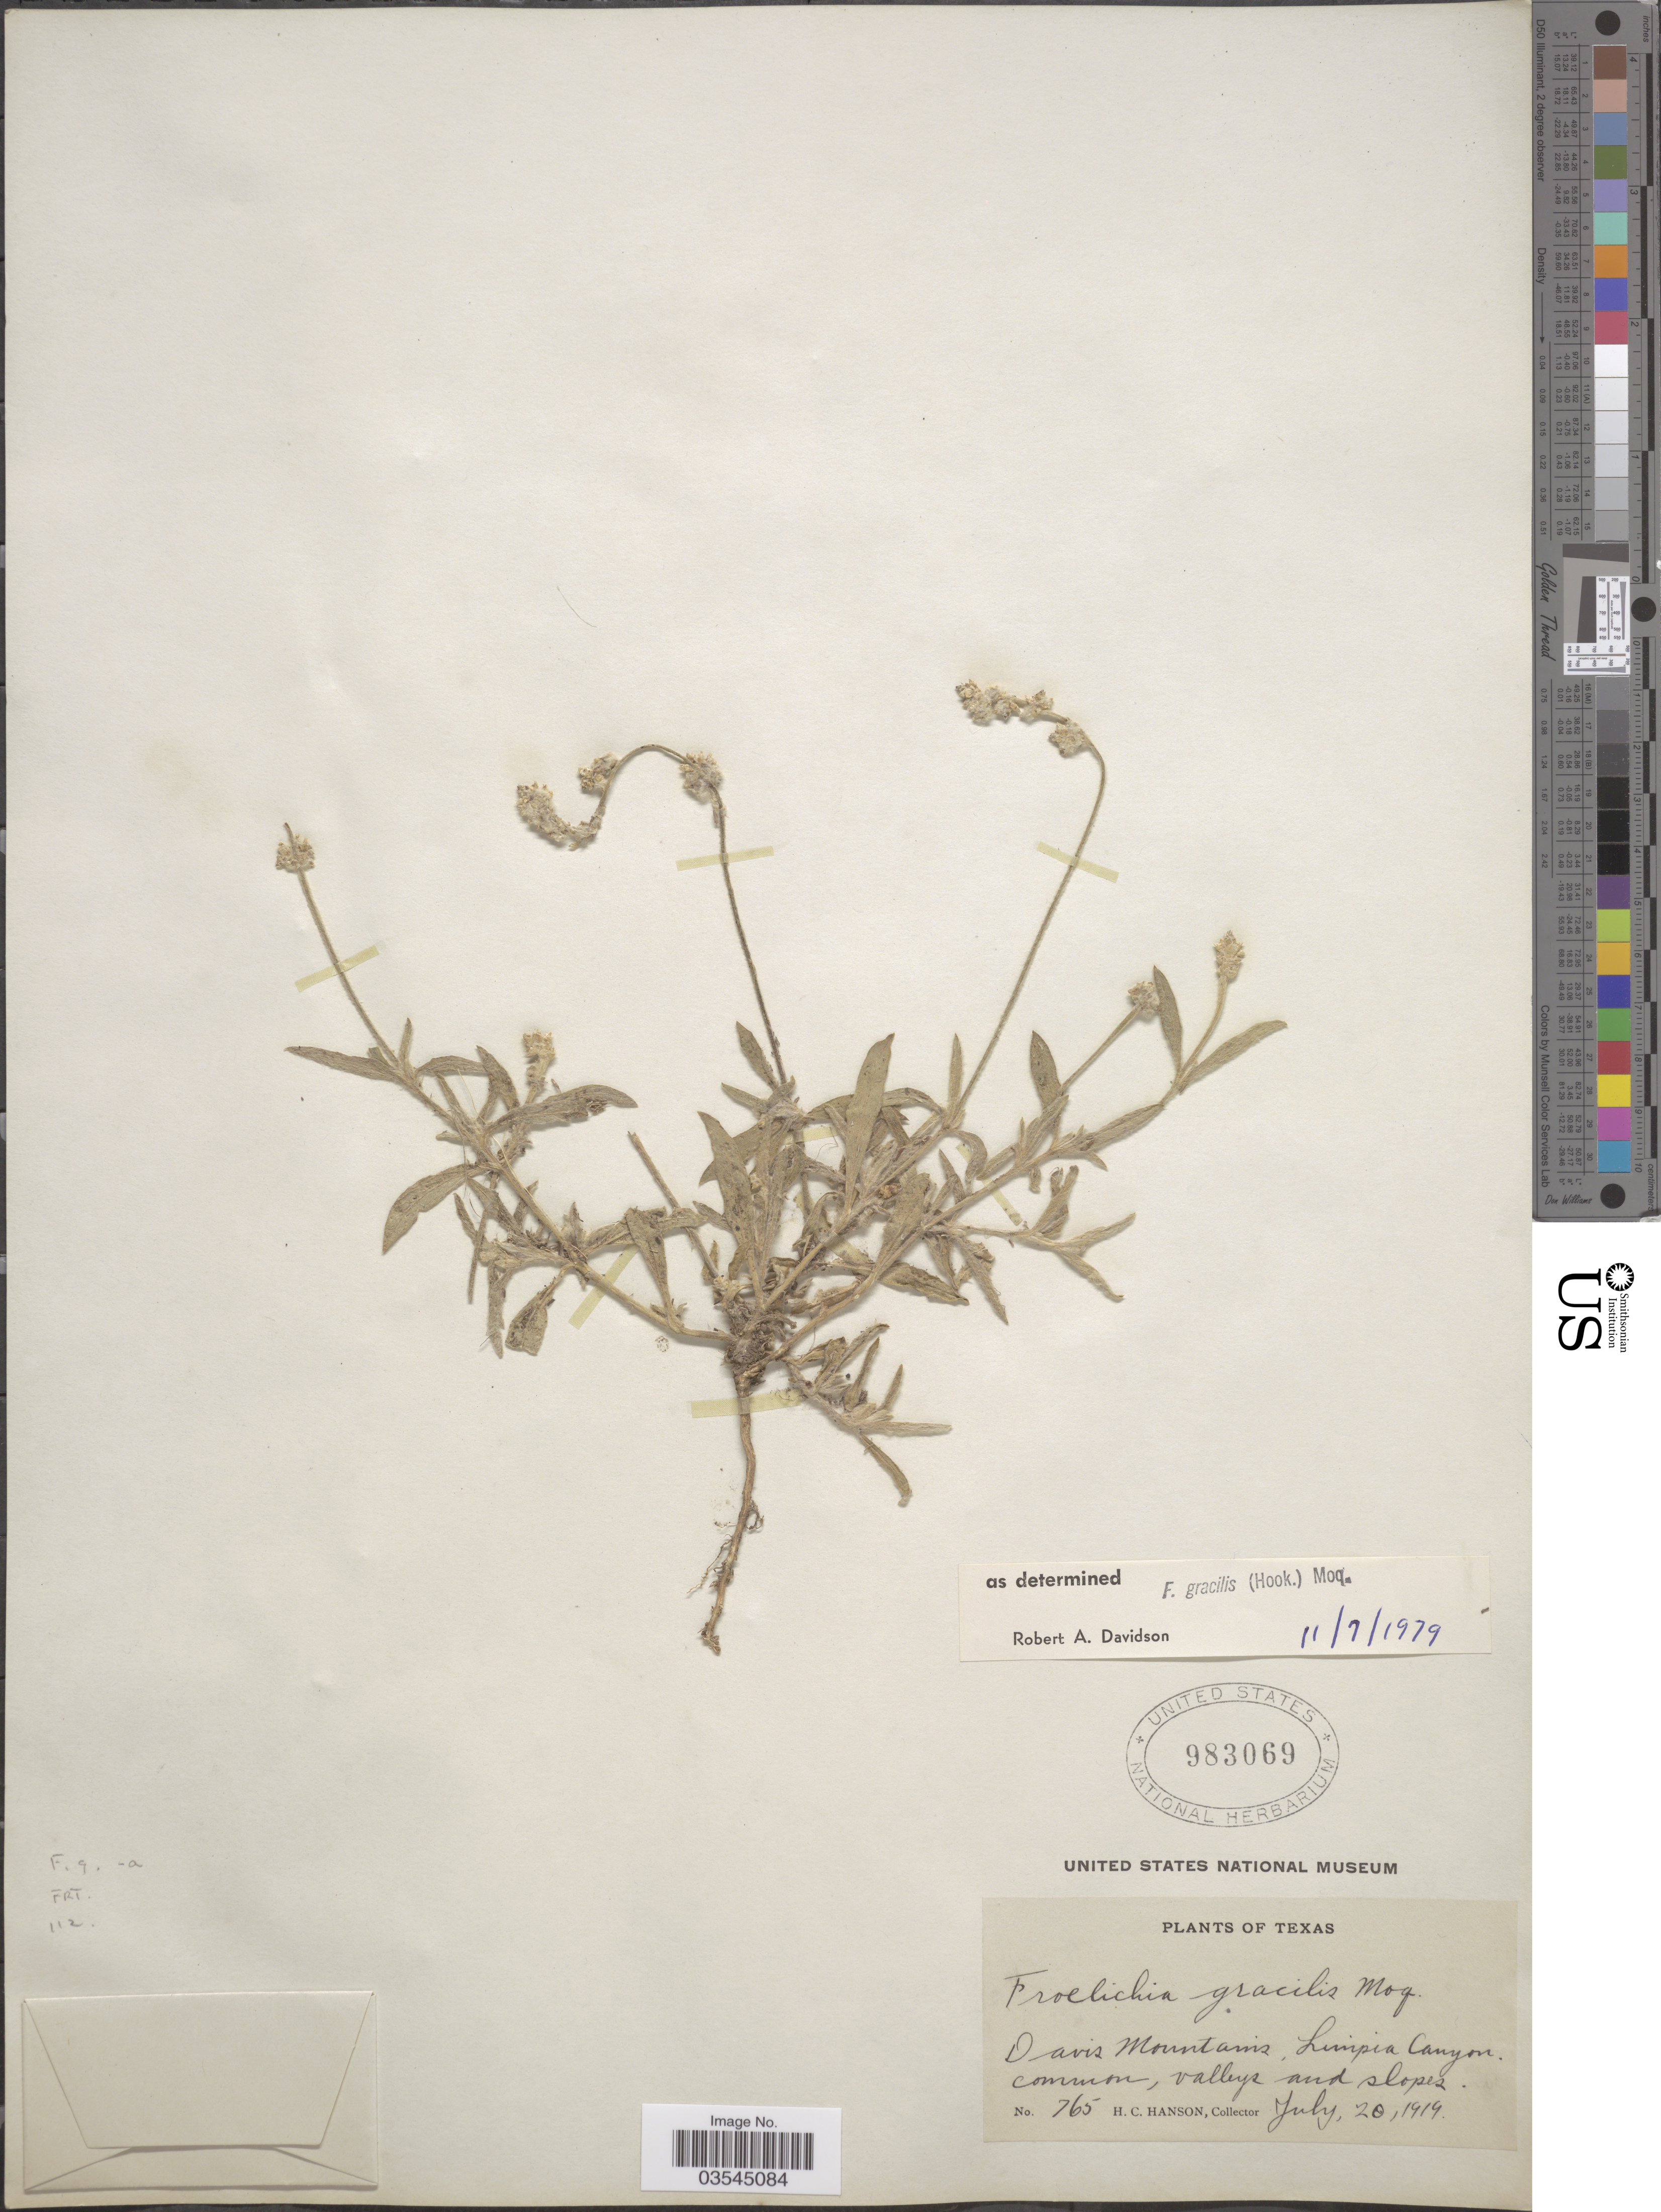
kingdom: Plantae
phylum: Tracheophyta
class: Magnoliopsida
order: Caryophyllales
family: Amaranthaceae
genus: Froelichia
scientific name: Froelichia gracilis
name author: (Hook.) Moq.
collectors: H. Hanson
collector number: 765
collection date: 1919-07-20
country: United States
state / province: Texas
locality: Davis Mountains, Limpia Canyon, valleys and slopes.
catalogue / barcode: US 983069